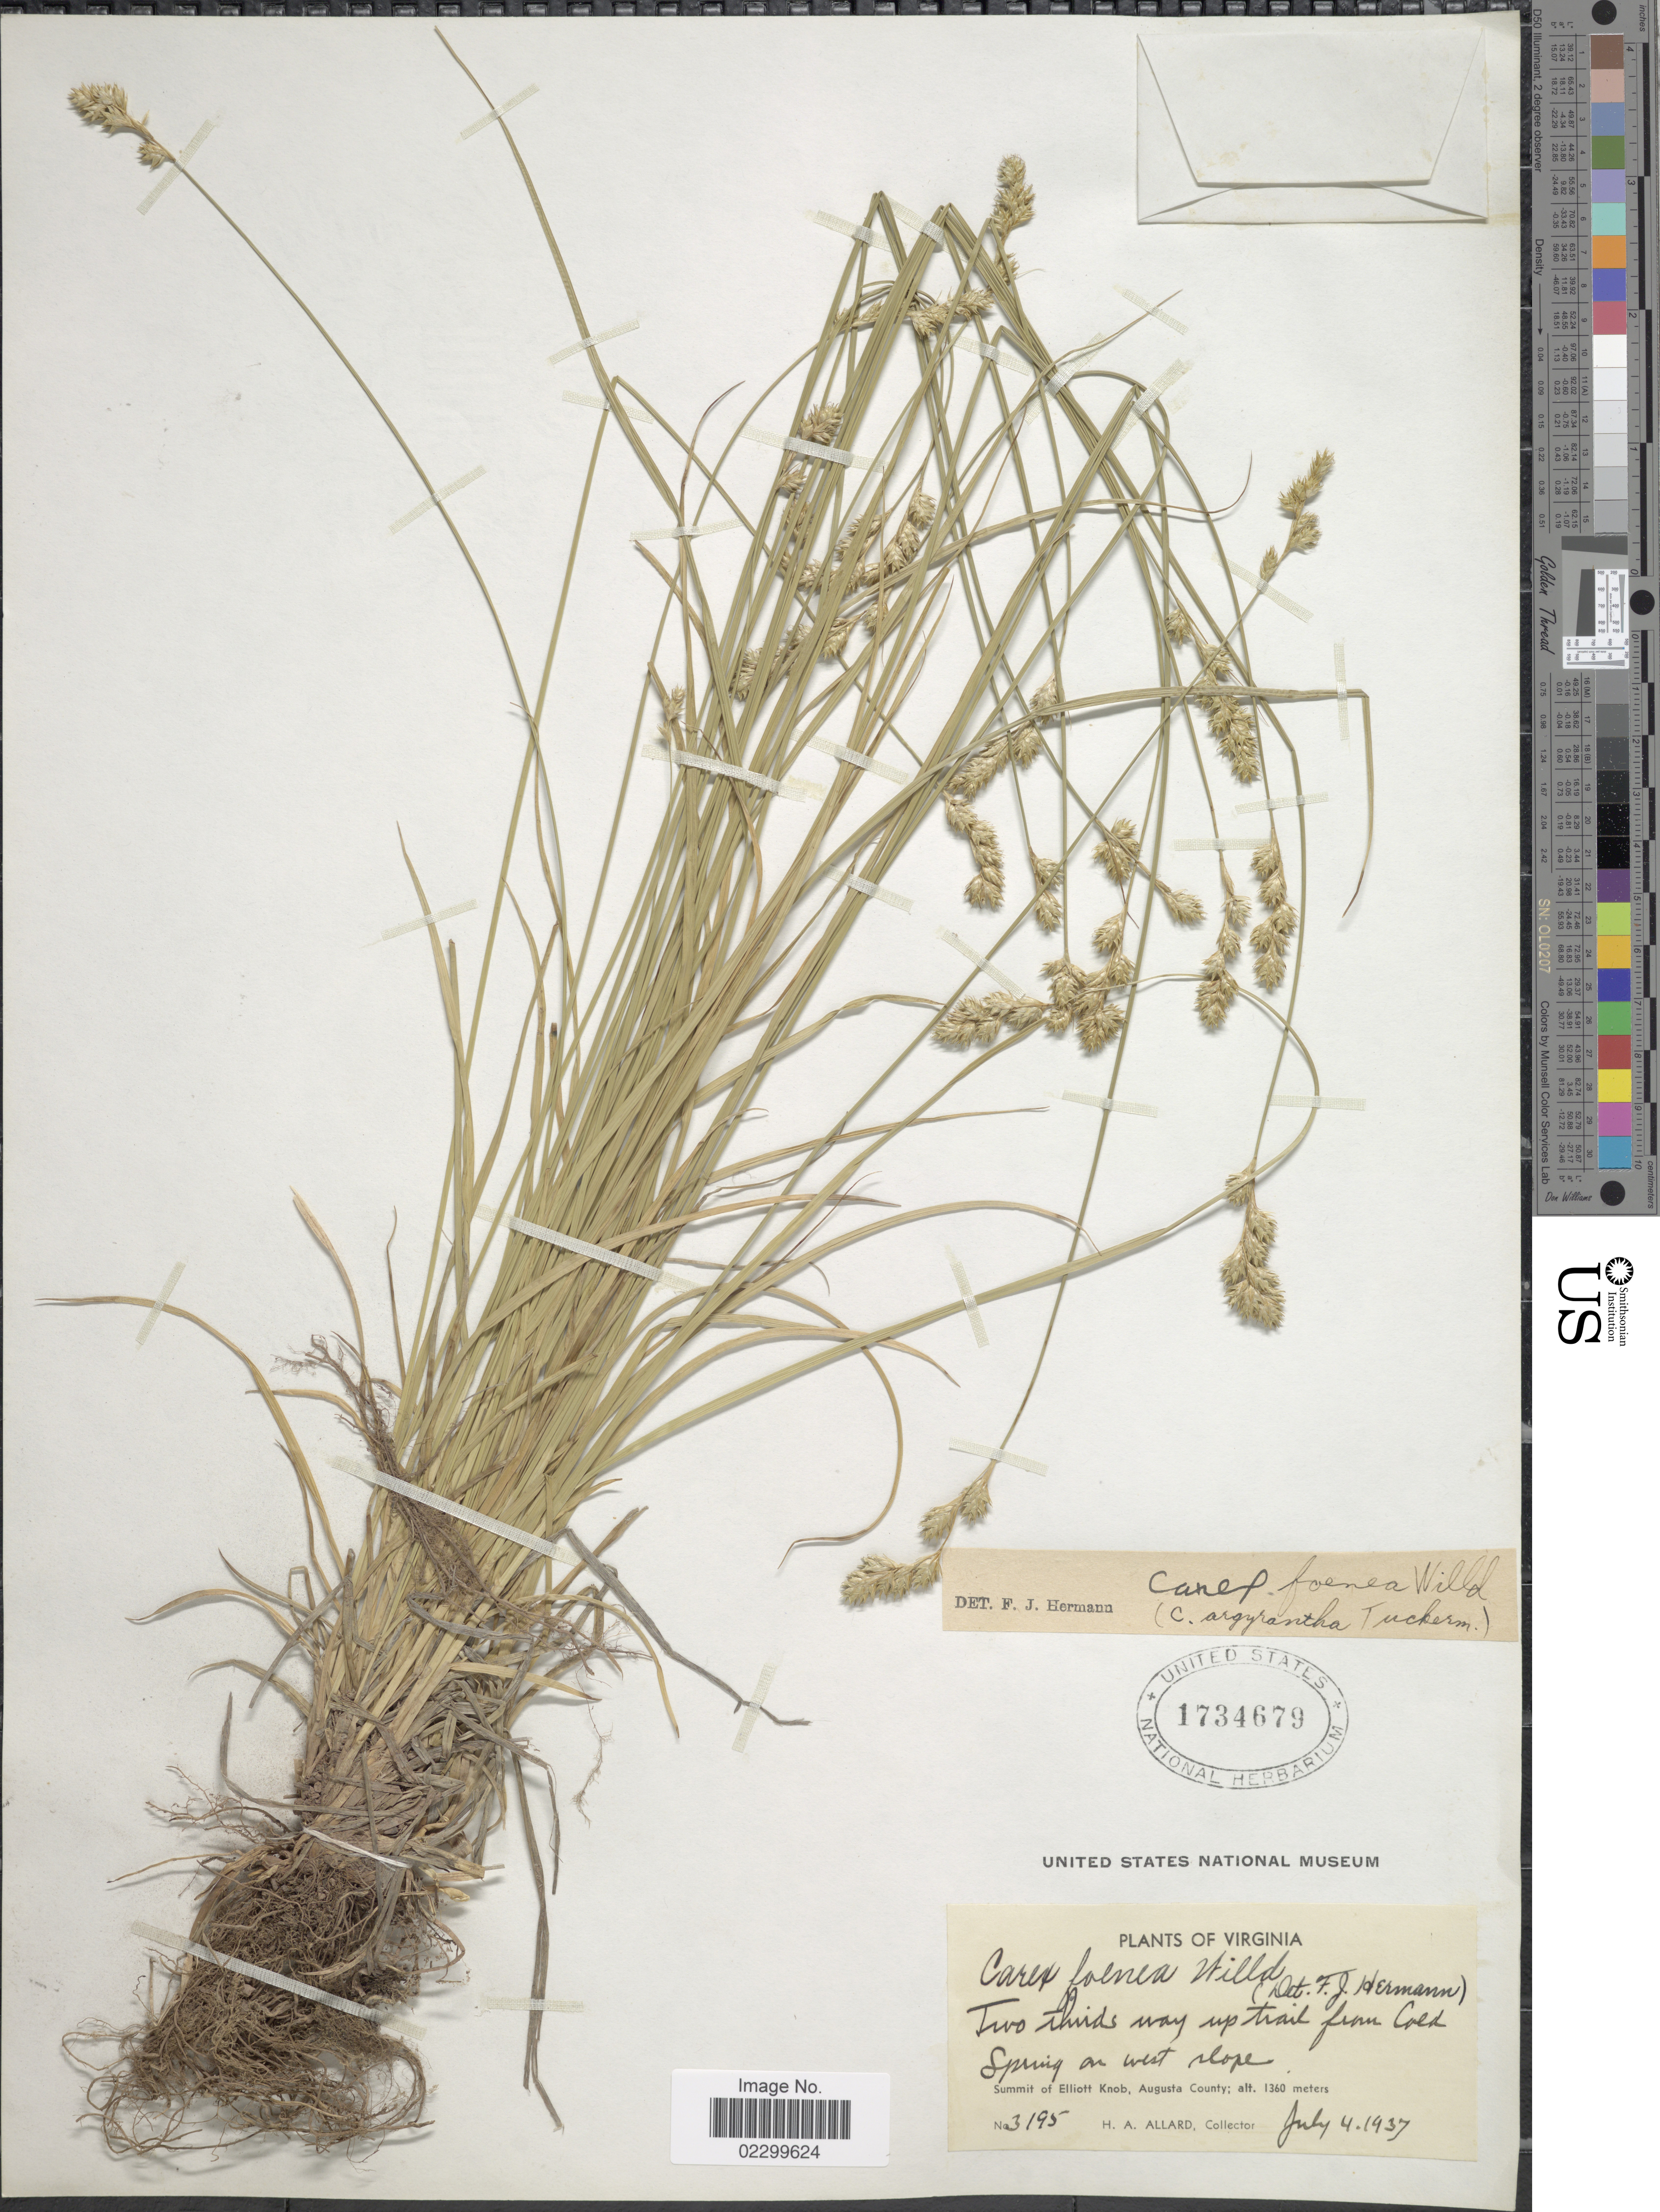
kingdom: Plantae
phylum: Tracheophyta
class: Liliopsida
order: Poales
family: Cyperaceae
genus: Carex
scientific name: Carex argyrantha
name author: Tuck. ex Boott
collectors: H. A. Allard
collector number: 3195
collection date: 1957-07-04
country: United States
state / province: Virginia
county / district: Augusta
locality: Two thirds way up trail from Cold Spring on west slope, Summit of Elliott Knob, Augusta County.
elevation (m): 1360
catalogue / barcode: US 1734679